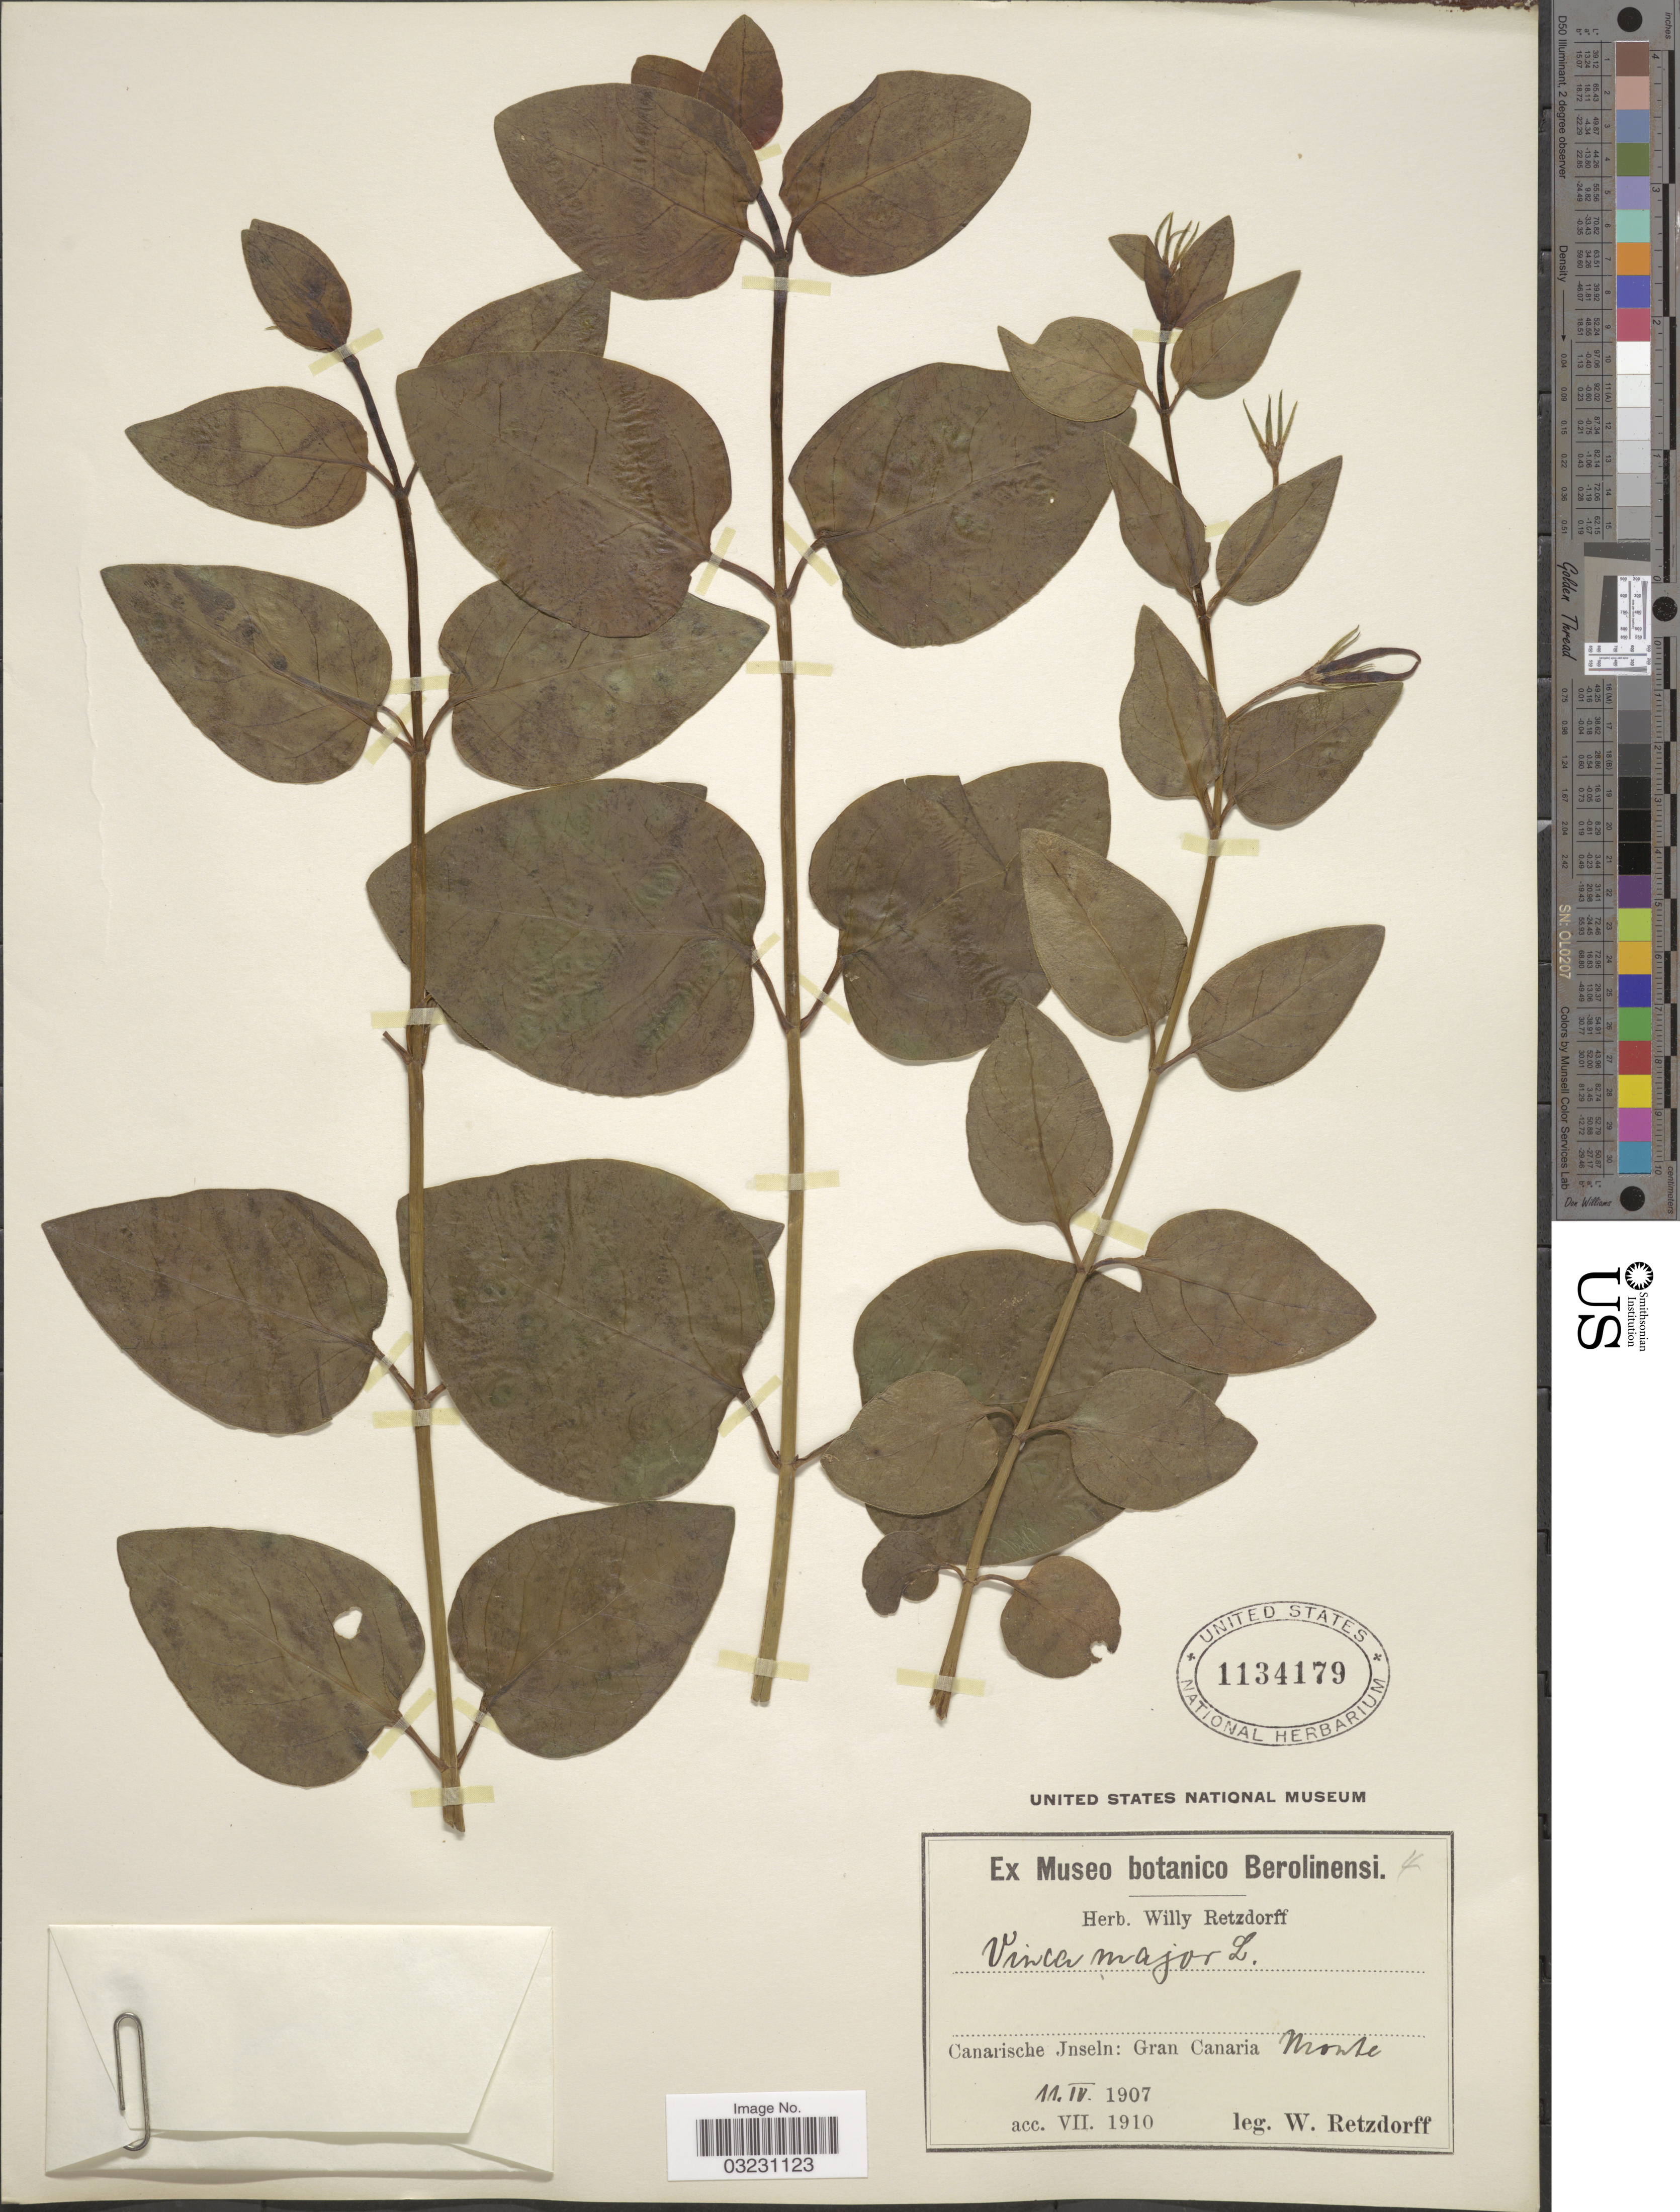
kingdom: Plantae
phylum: Tracheophyta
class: Magnoliopsida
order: Gentianales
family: Apocynaceae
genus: Vinca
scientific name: Vinca major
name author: L.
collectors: W. Retzdorff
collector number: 4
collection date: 1907-04-11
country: Spain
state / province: Canarias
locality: Canarische Inseln: Gran Canaria Monte.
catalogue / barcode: US 1134179